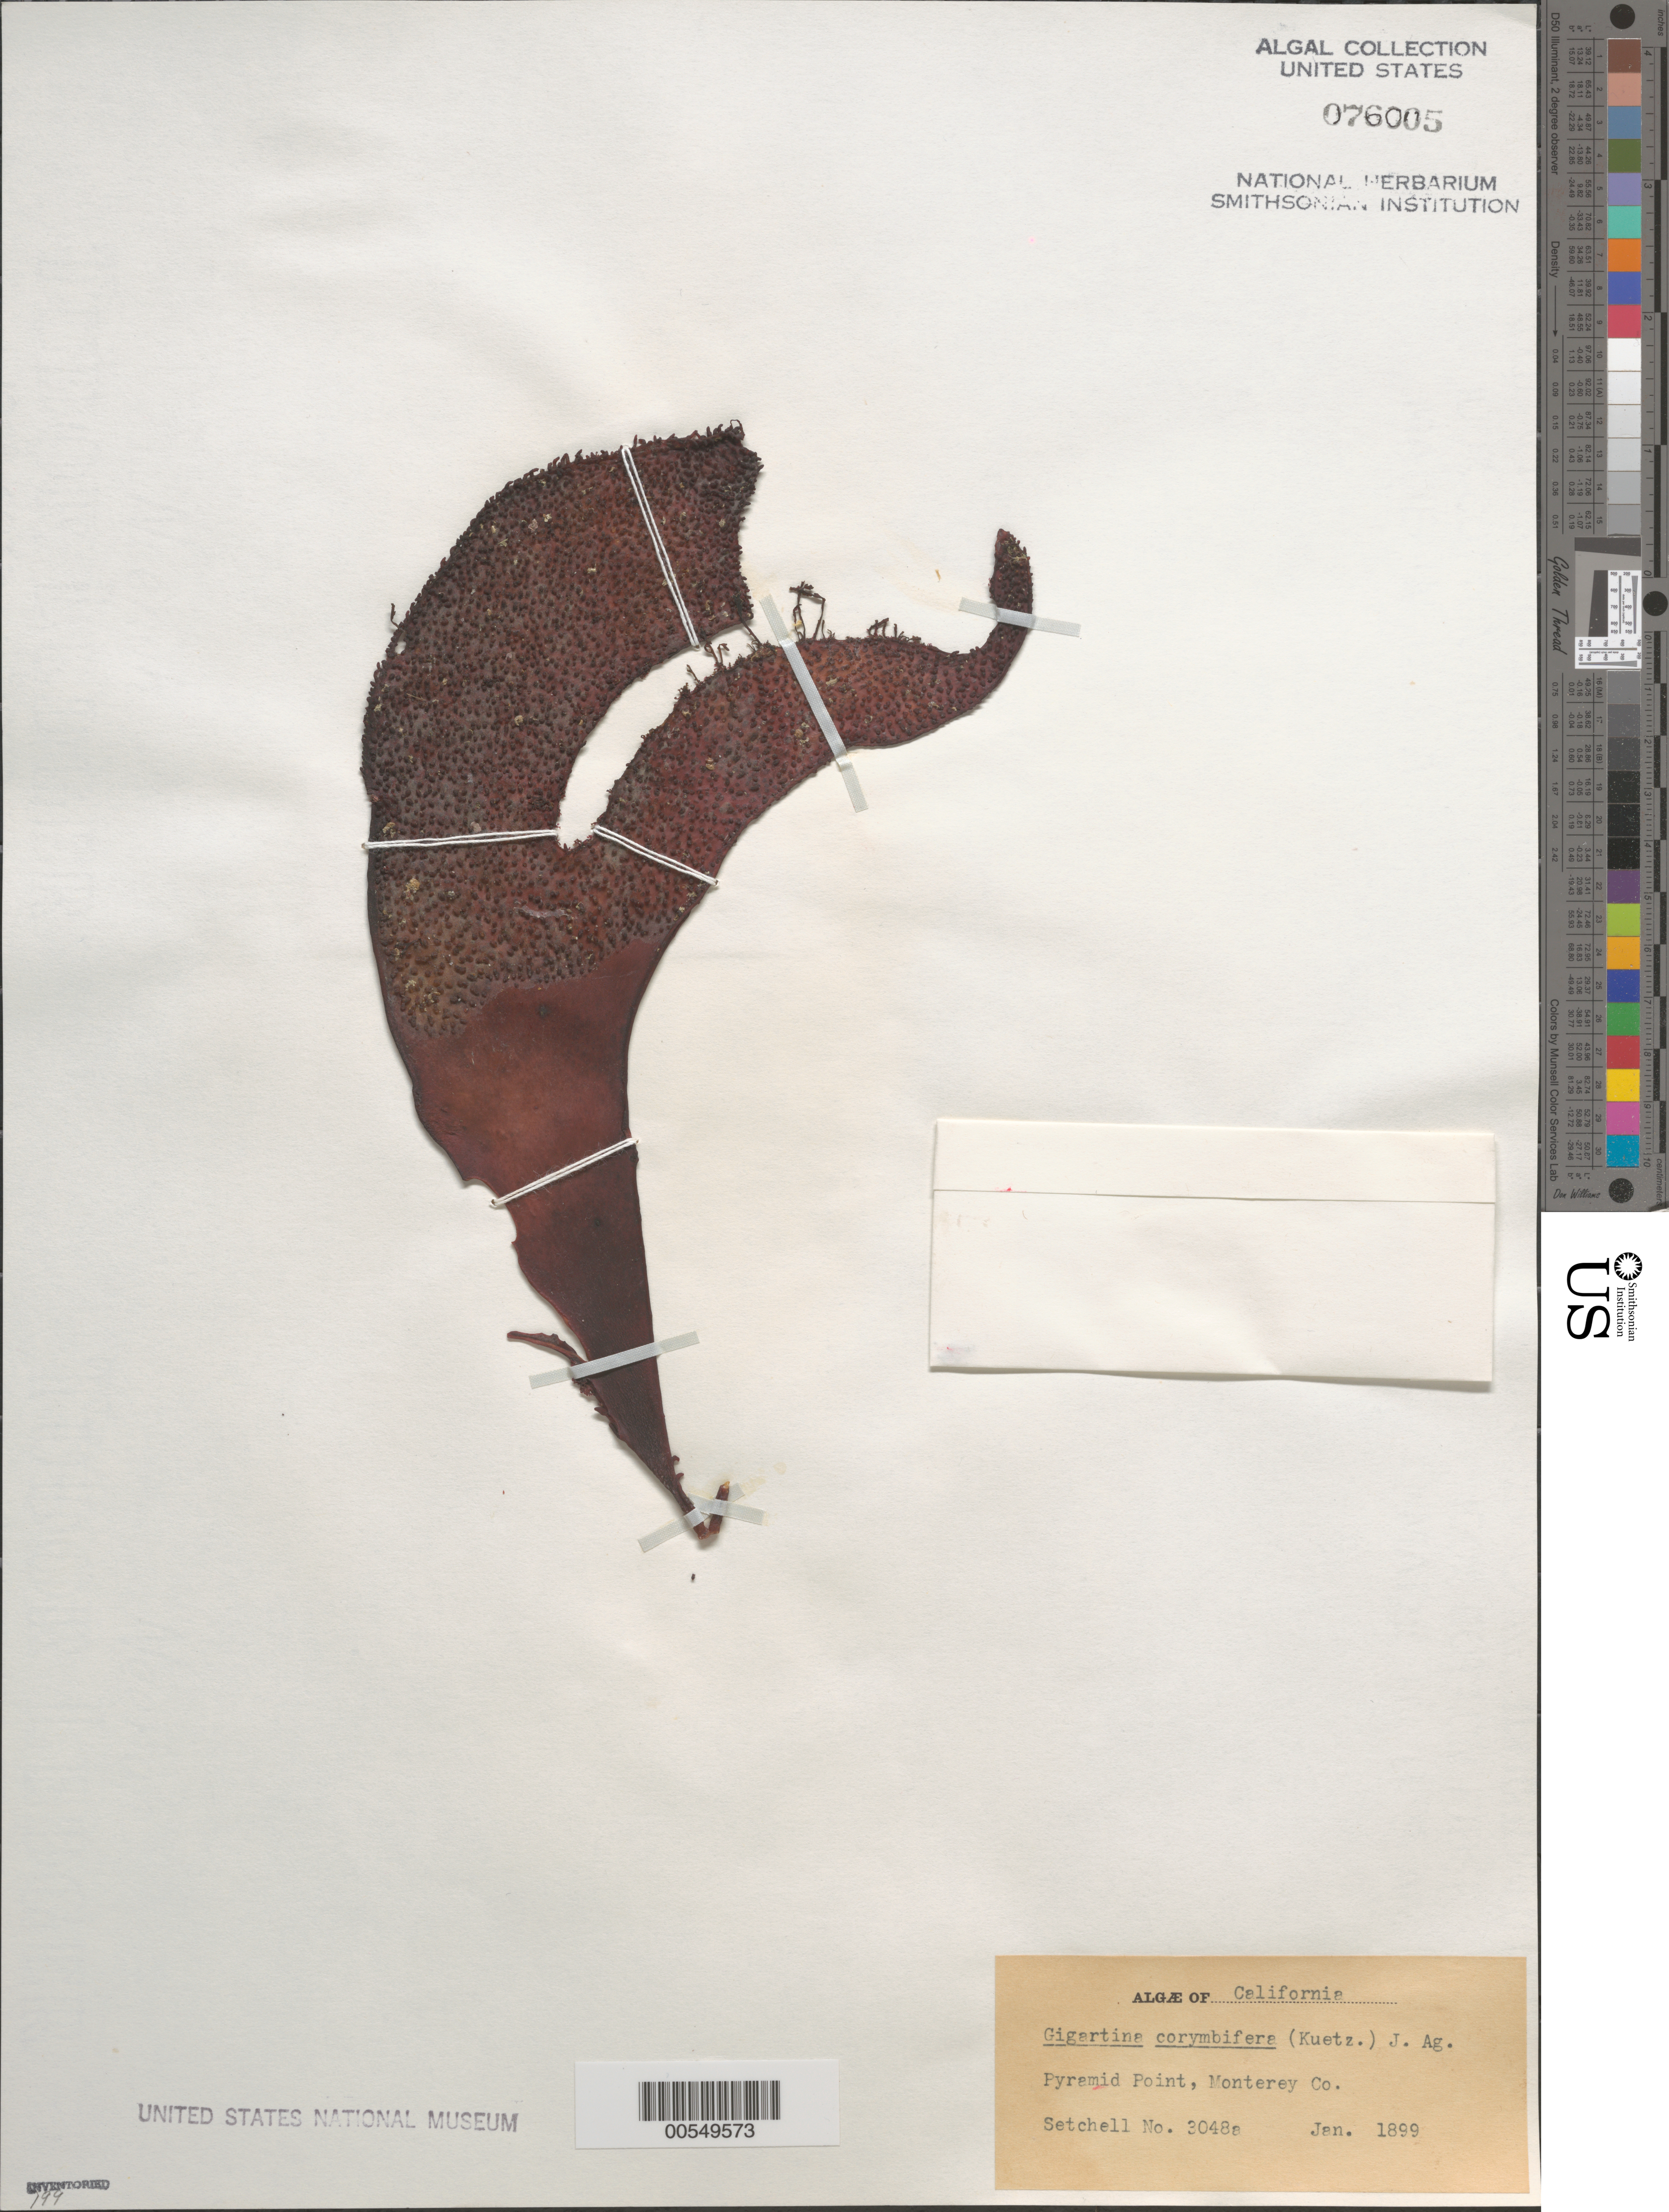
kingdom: Plantae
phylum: Rhodophyta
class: Florideophyceae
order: Gigartinales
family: Gigartinaceae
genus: Chondracanthus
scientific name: Chondracanthus corymbiferus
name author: (Kütz.) Guiry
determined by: Algae name updating Project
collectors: W. Setchell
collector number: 3048a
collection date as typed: Jan 1899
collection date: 1899-01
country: United States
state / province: California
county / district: Monterey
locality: Pyramid Point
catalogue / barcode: US 76005